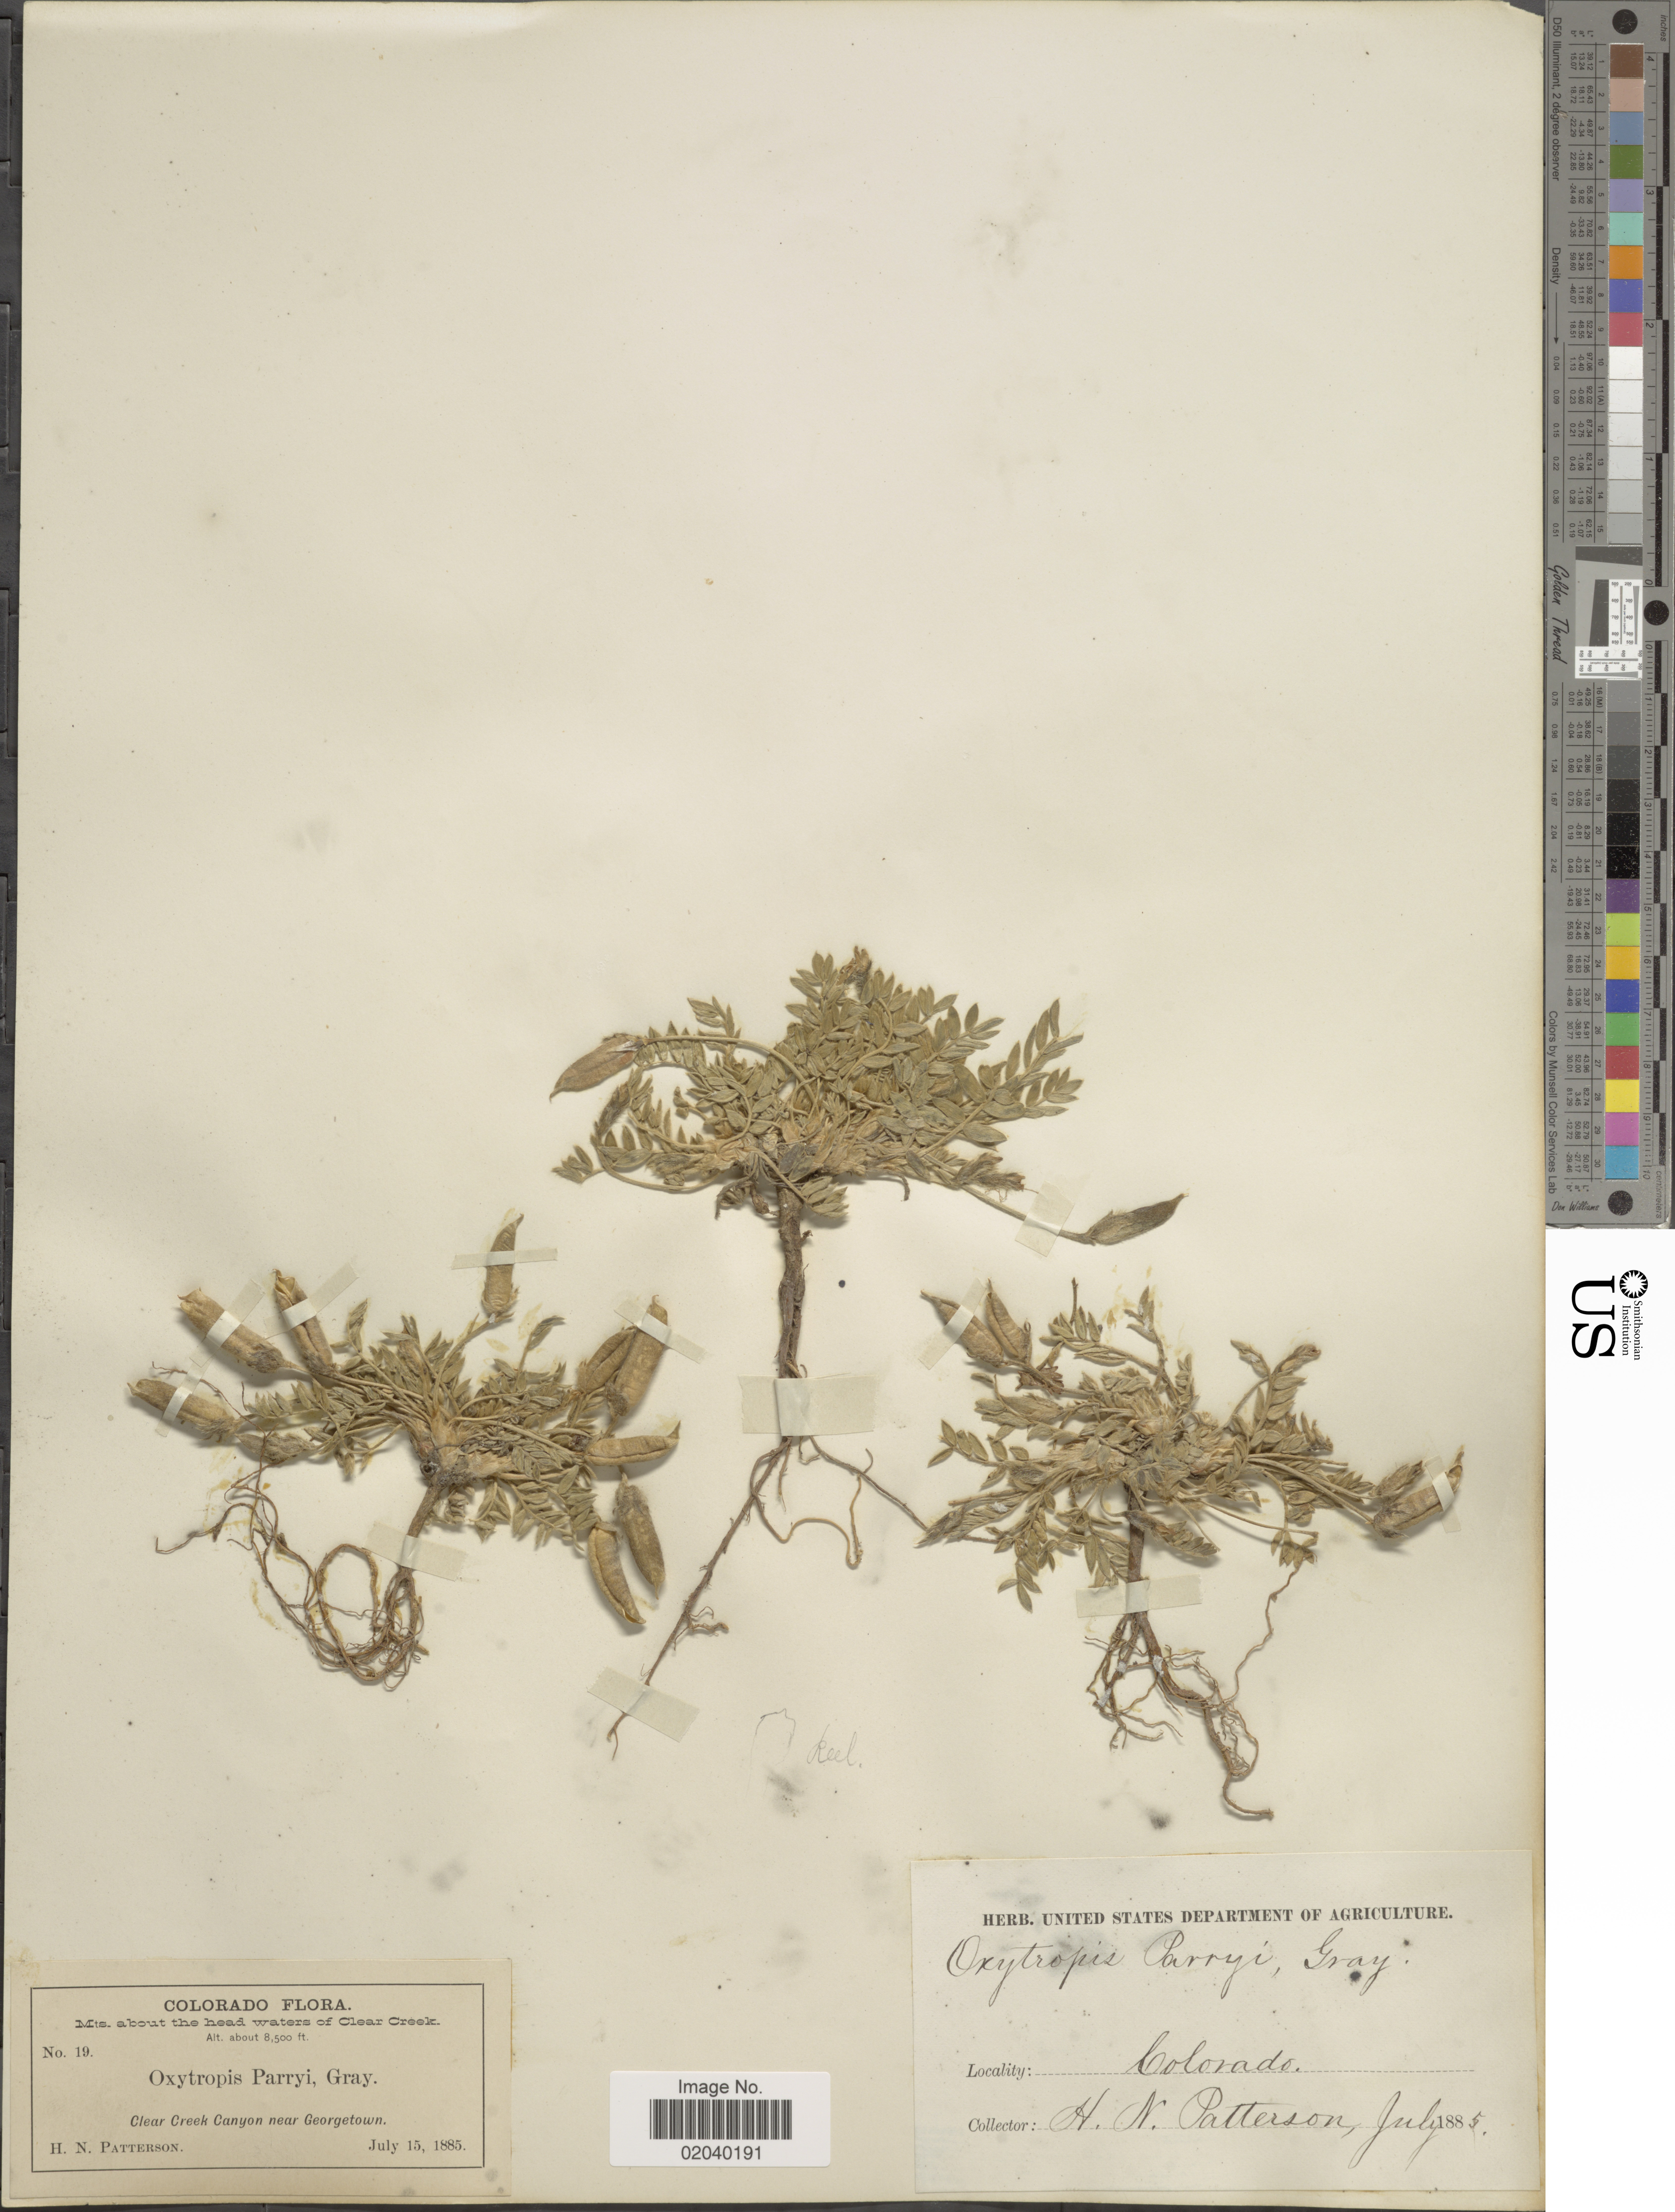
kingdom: Plantae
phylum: Tracheophyta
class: Magnoliopsida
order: Fabales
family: Fabaceae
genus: Oxytropis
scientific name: Oxytropis parryi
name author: A. Gray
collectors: H. N. Patterson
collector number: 19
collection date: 1885-07-15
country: United States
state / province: Colorado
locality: Mts about the head waters of Clear Creek, Clear Creek Canyon near Georgetown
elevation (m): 2591